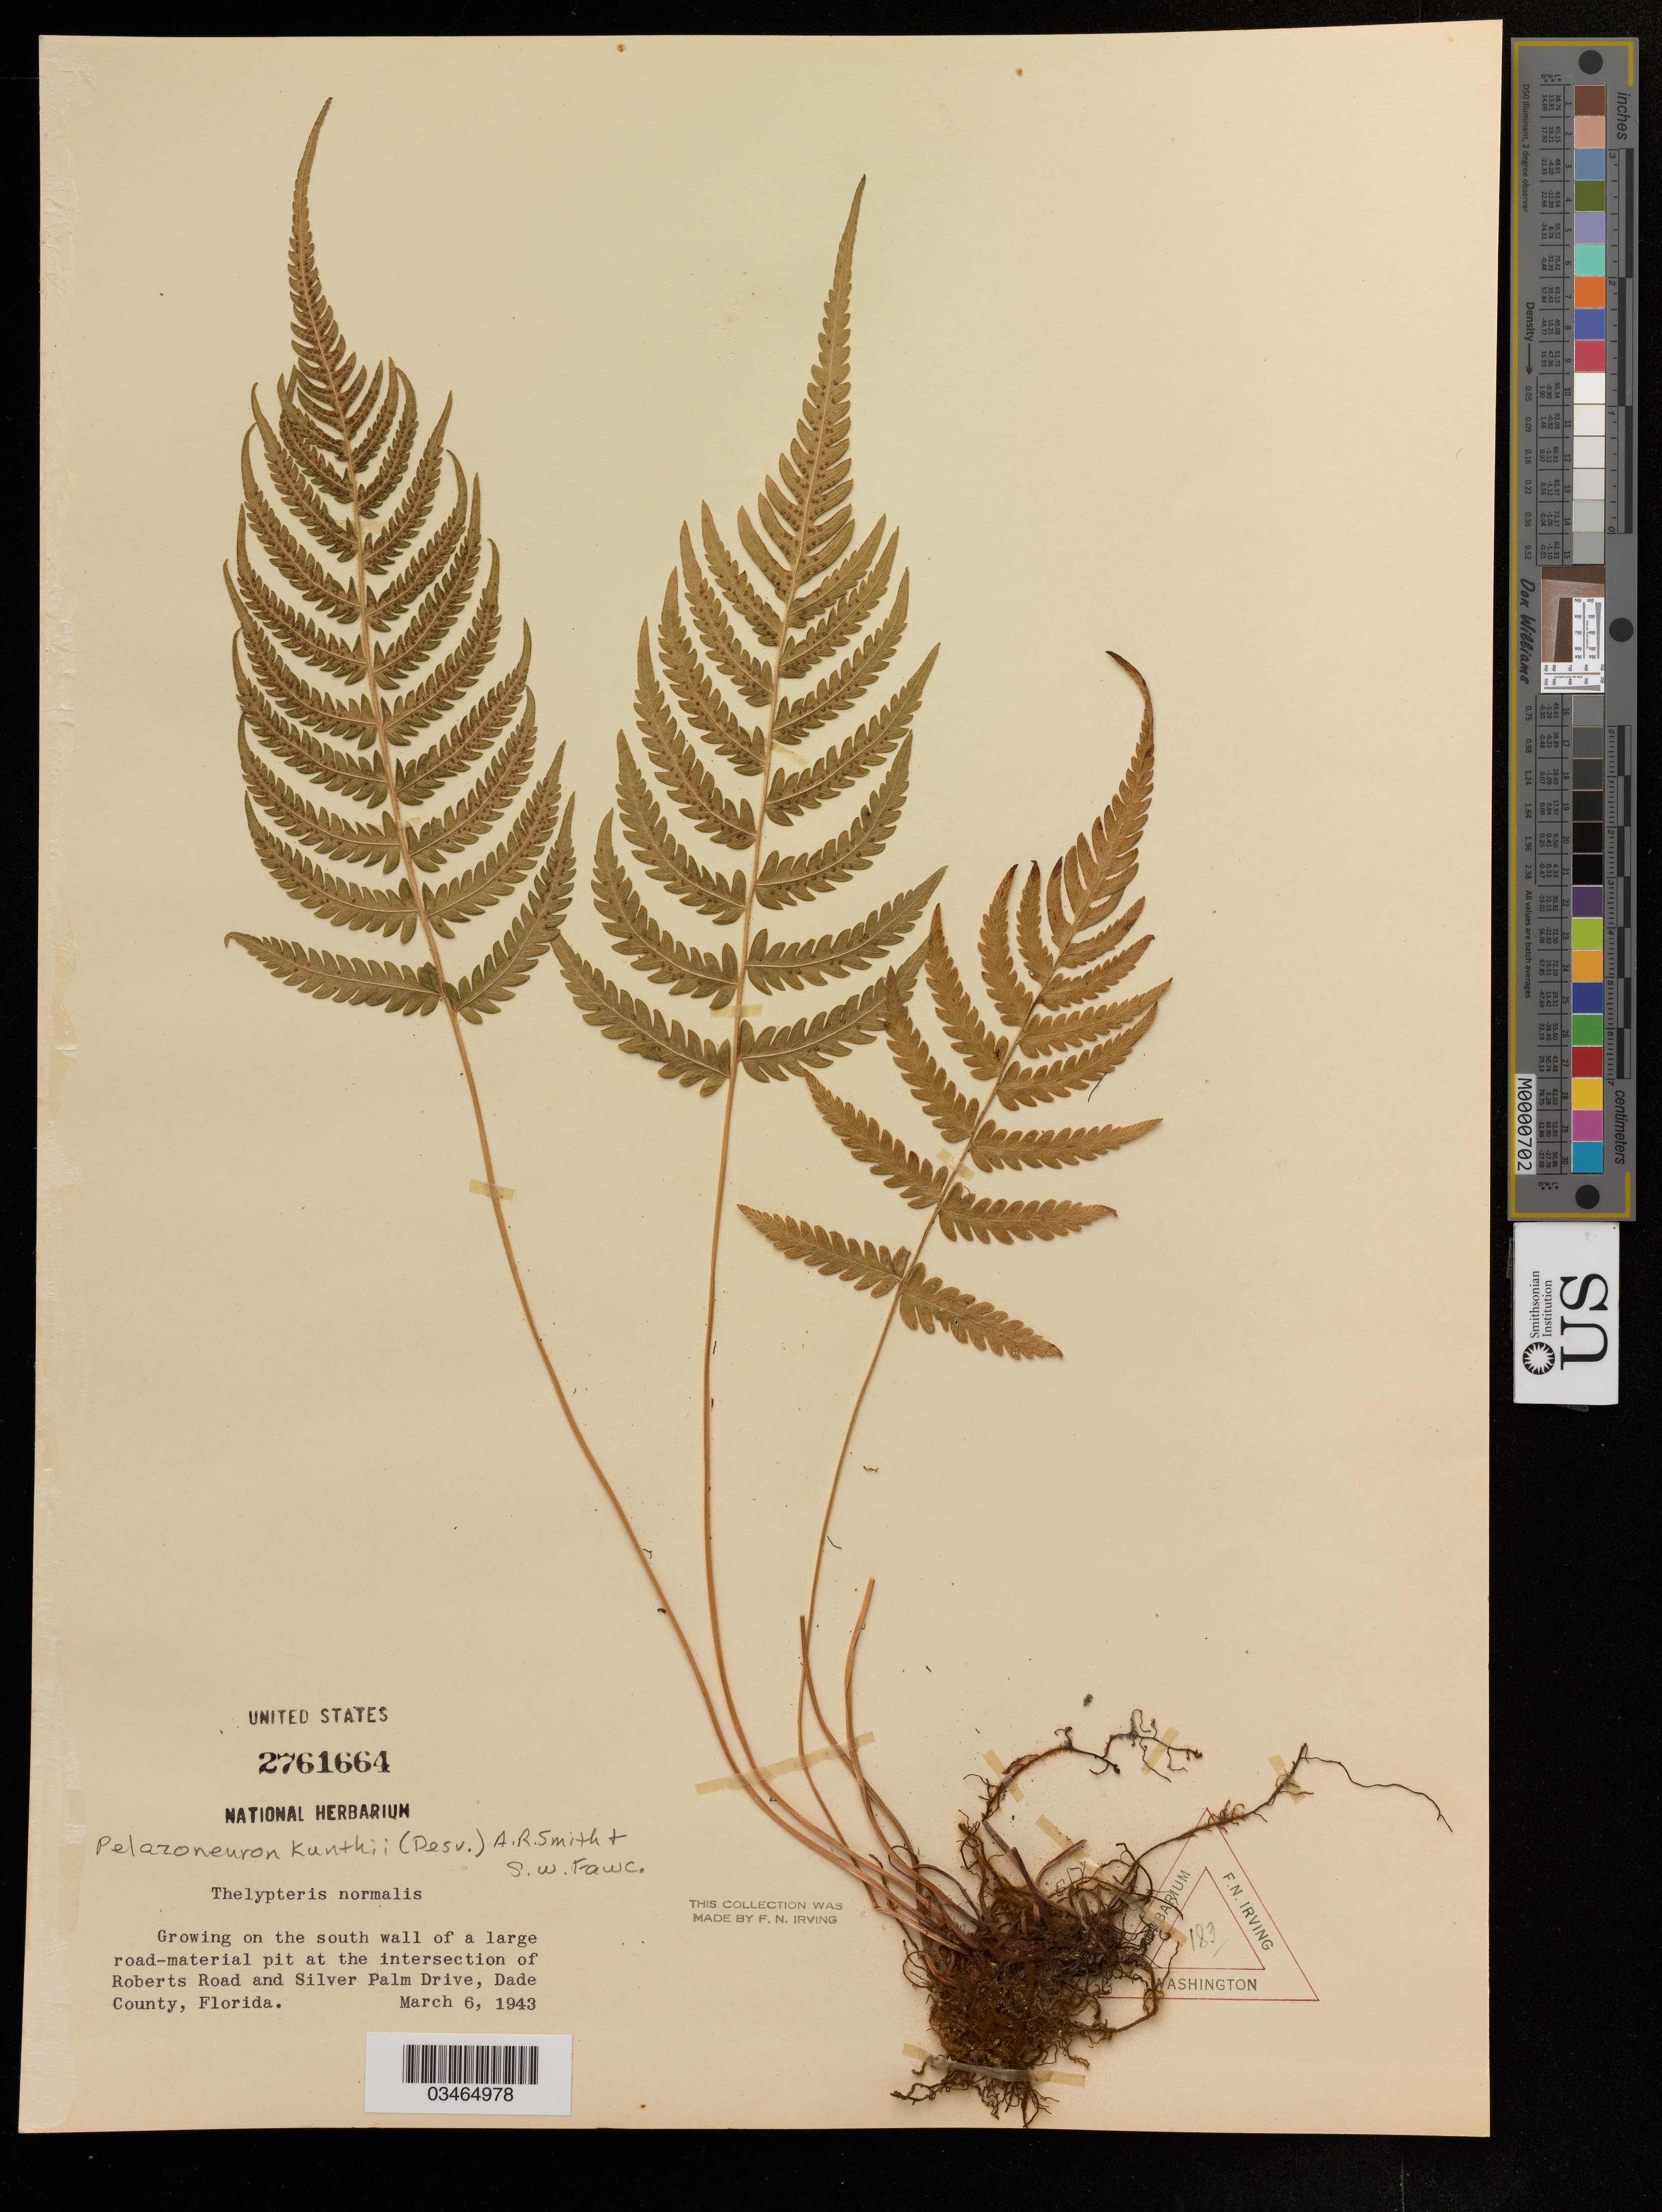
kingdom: Plantae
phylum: Tracheophyta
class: Polypodiopsida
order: Polypodiales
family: Thelypteridaceae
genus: Pelazoneuron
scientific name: Pelazoneuron kunthii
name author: (Desv.) A.R. Sm. & Fawcett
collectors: F. Irving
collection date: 1943-03-06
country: United States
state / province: Florida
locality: Growing on the south wall of a large road-material pit at the intersection of Roberts Road and Silver Palm Drive, Dade County.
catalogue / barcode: US 2761664